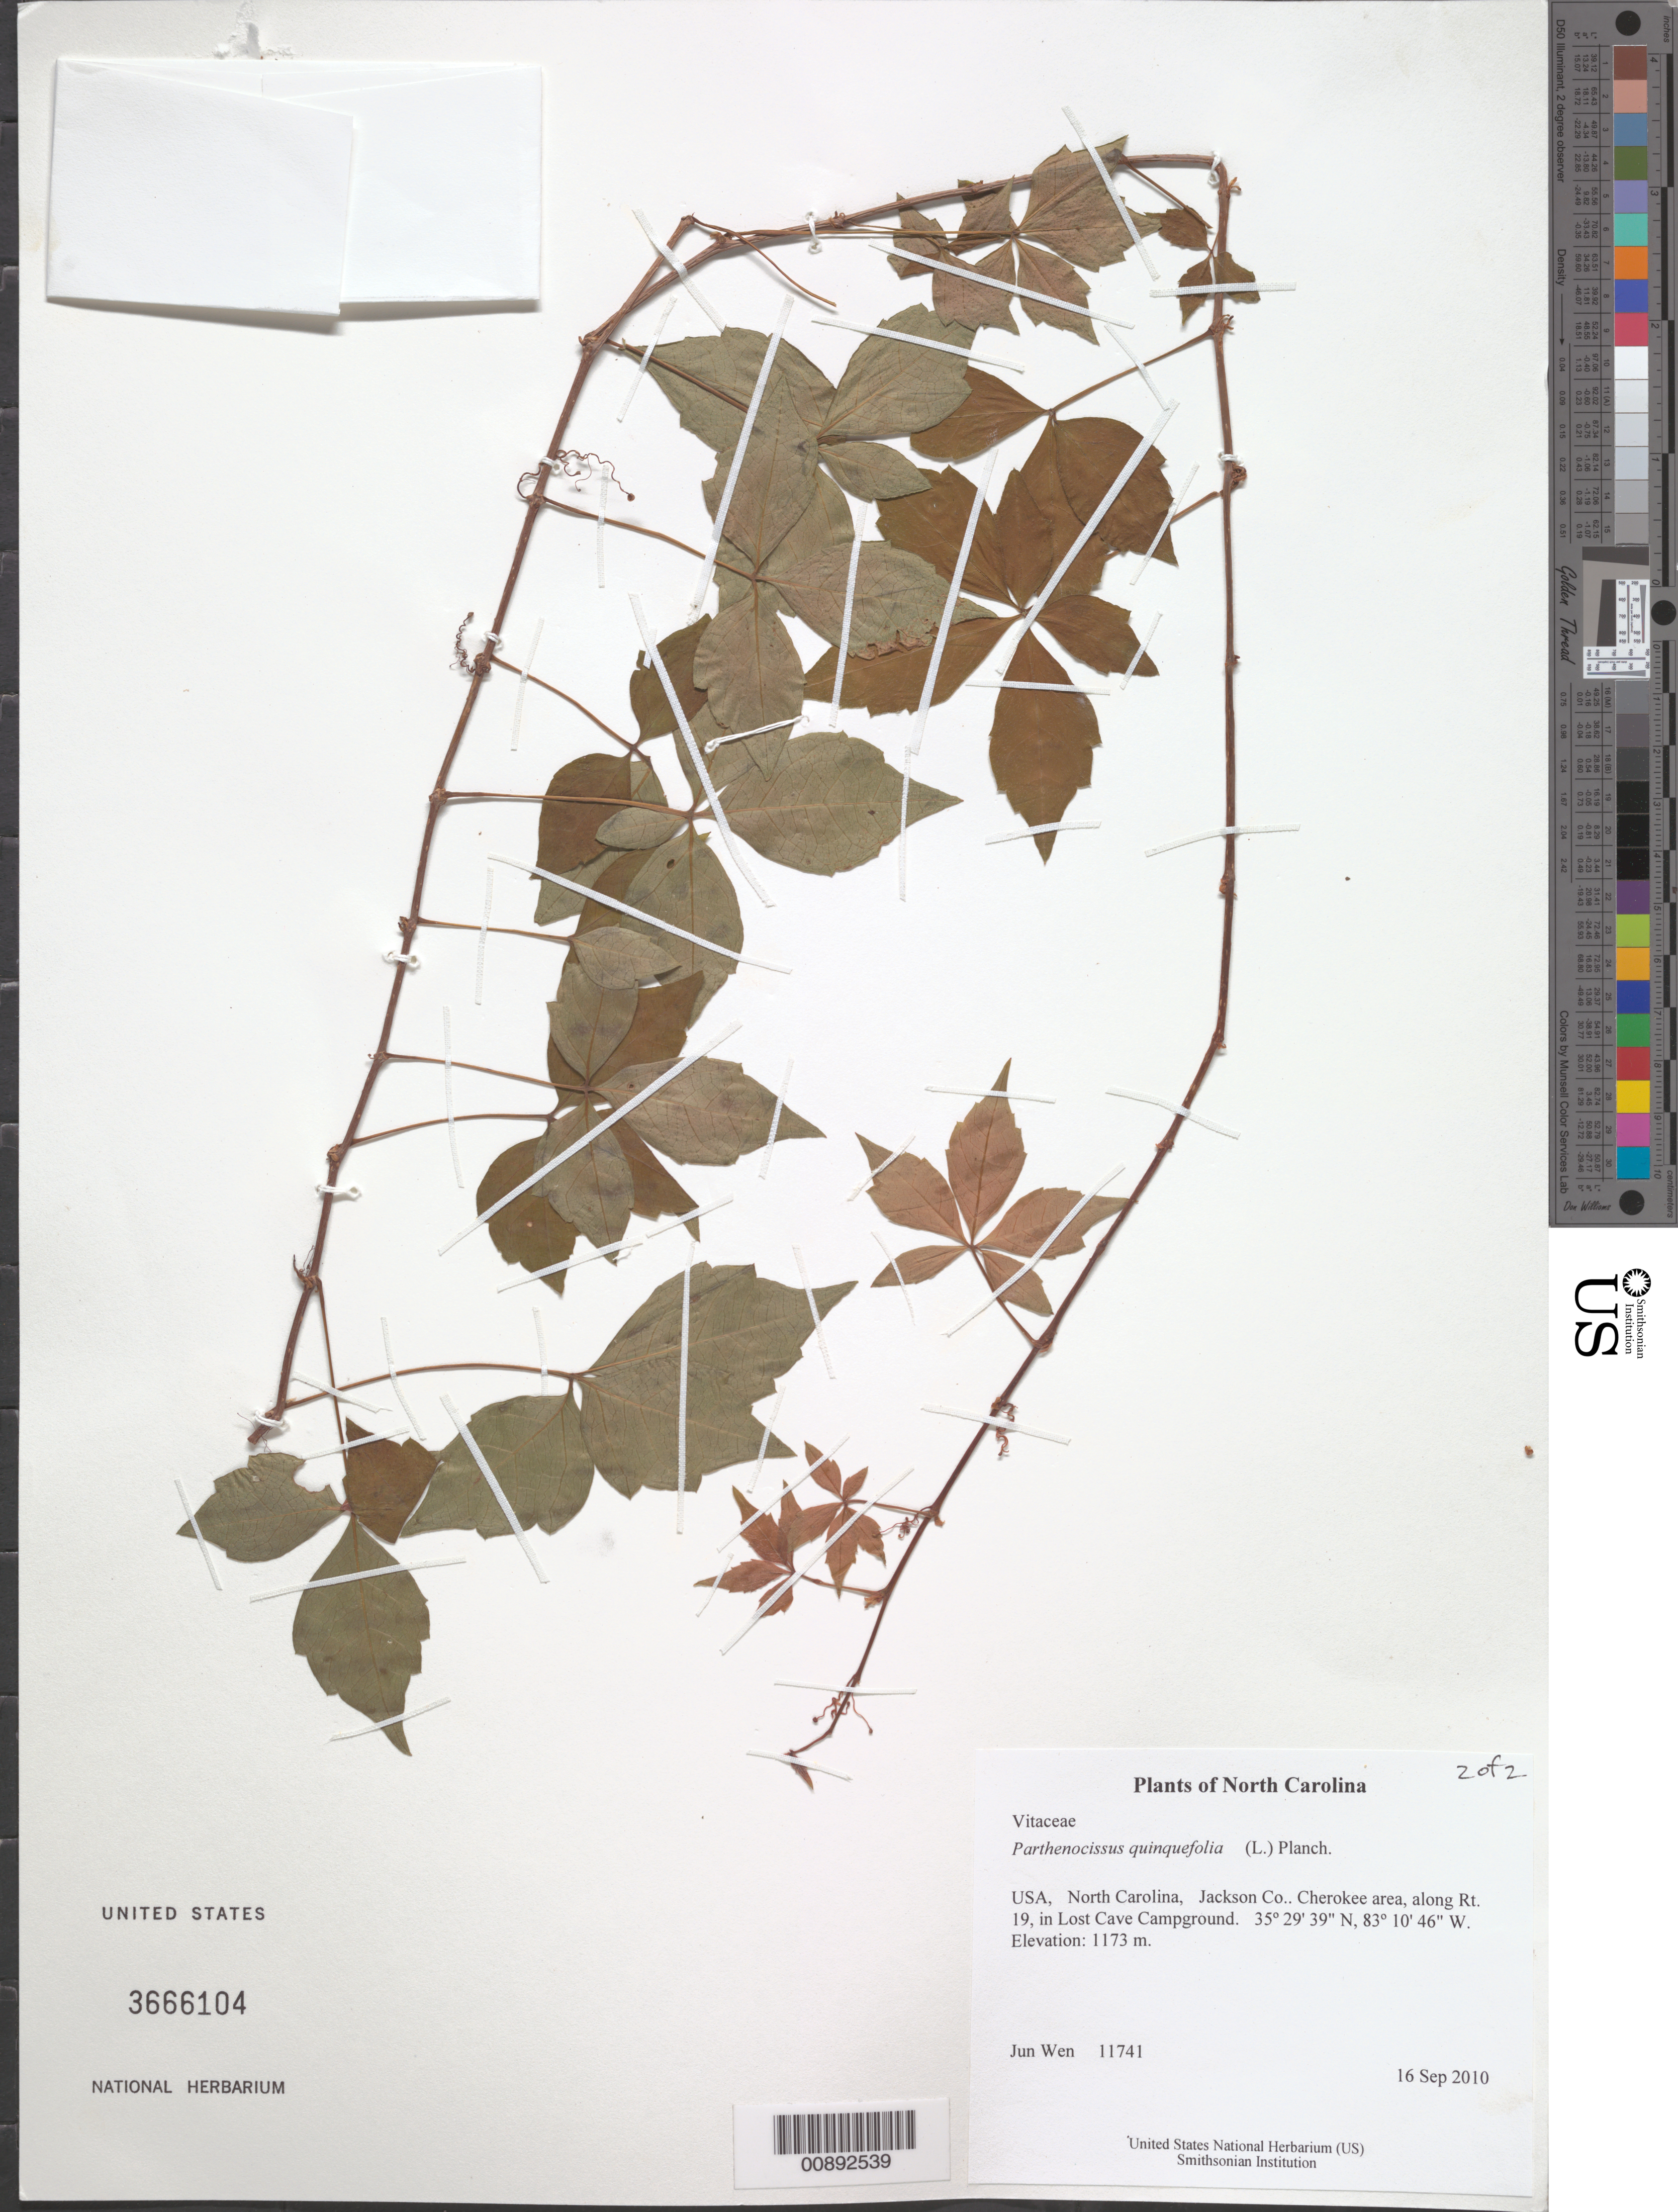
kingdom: Plantae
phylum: Tracheophyta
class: Magnoliopsida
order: Vitales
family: Vitaceae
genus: Parthenocissus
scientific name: Parthenocissus quinquefolia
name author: (L.) Planch.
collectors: J. Wen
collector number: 11741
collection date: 2010-09-16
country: United States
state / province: North Carolina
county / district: Jackson Co.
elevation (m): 1173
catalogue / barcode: US 3666104